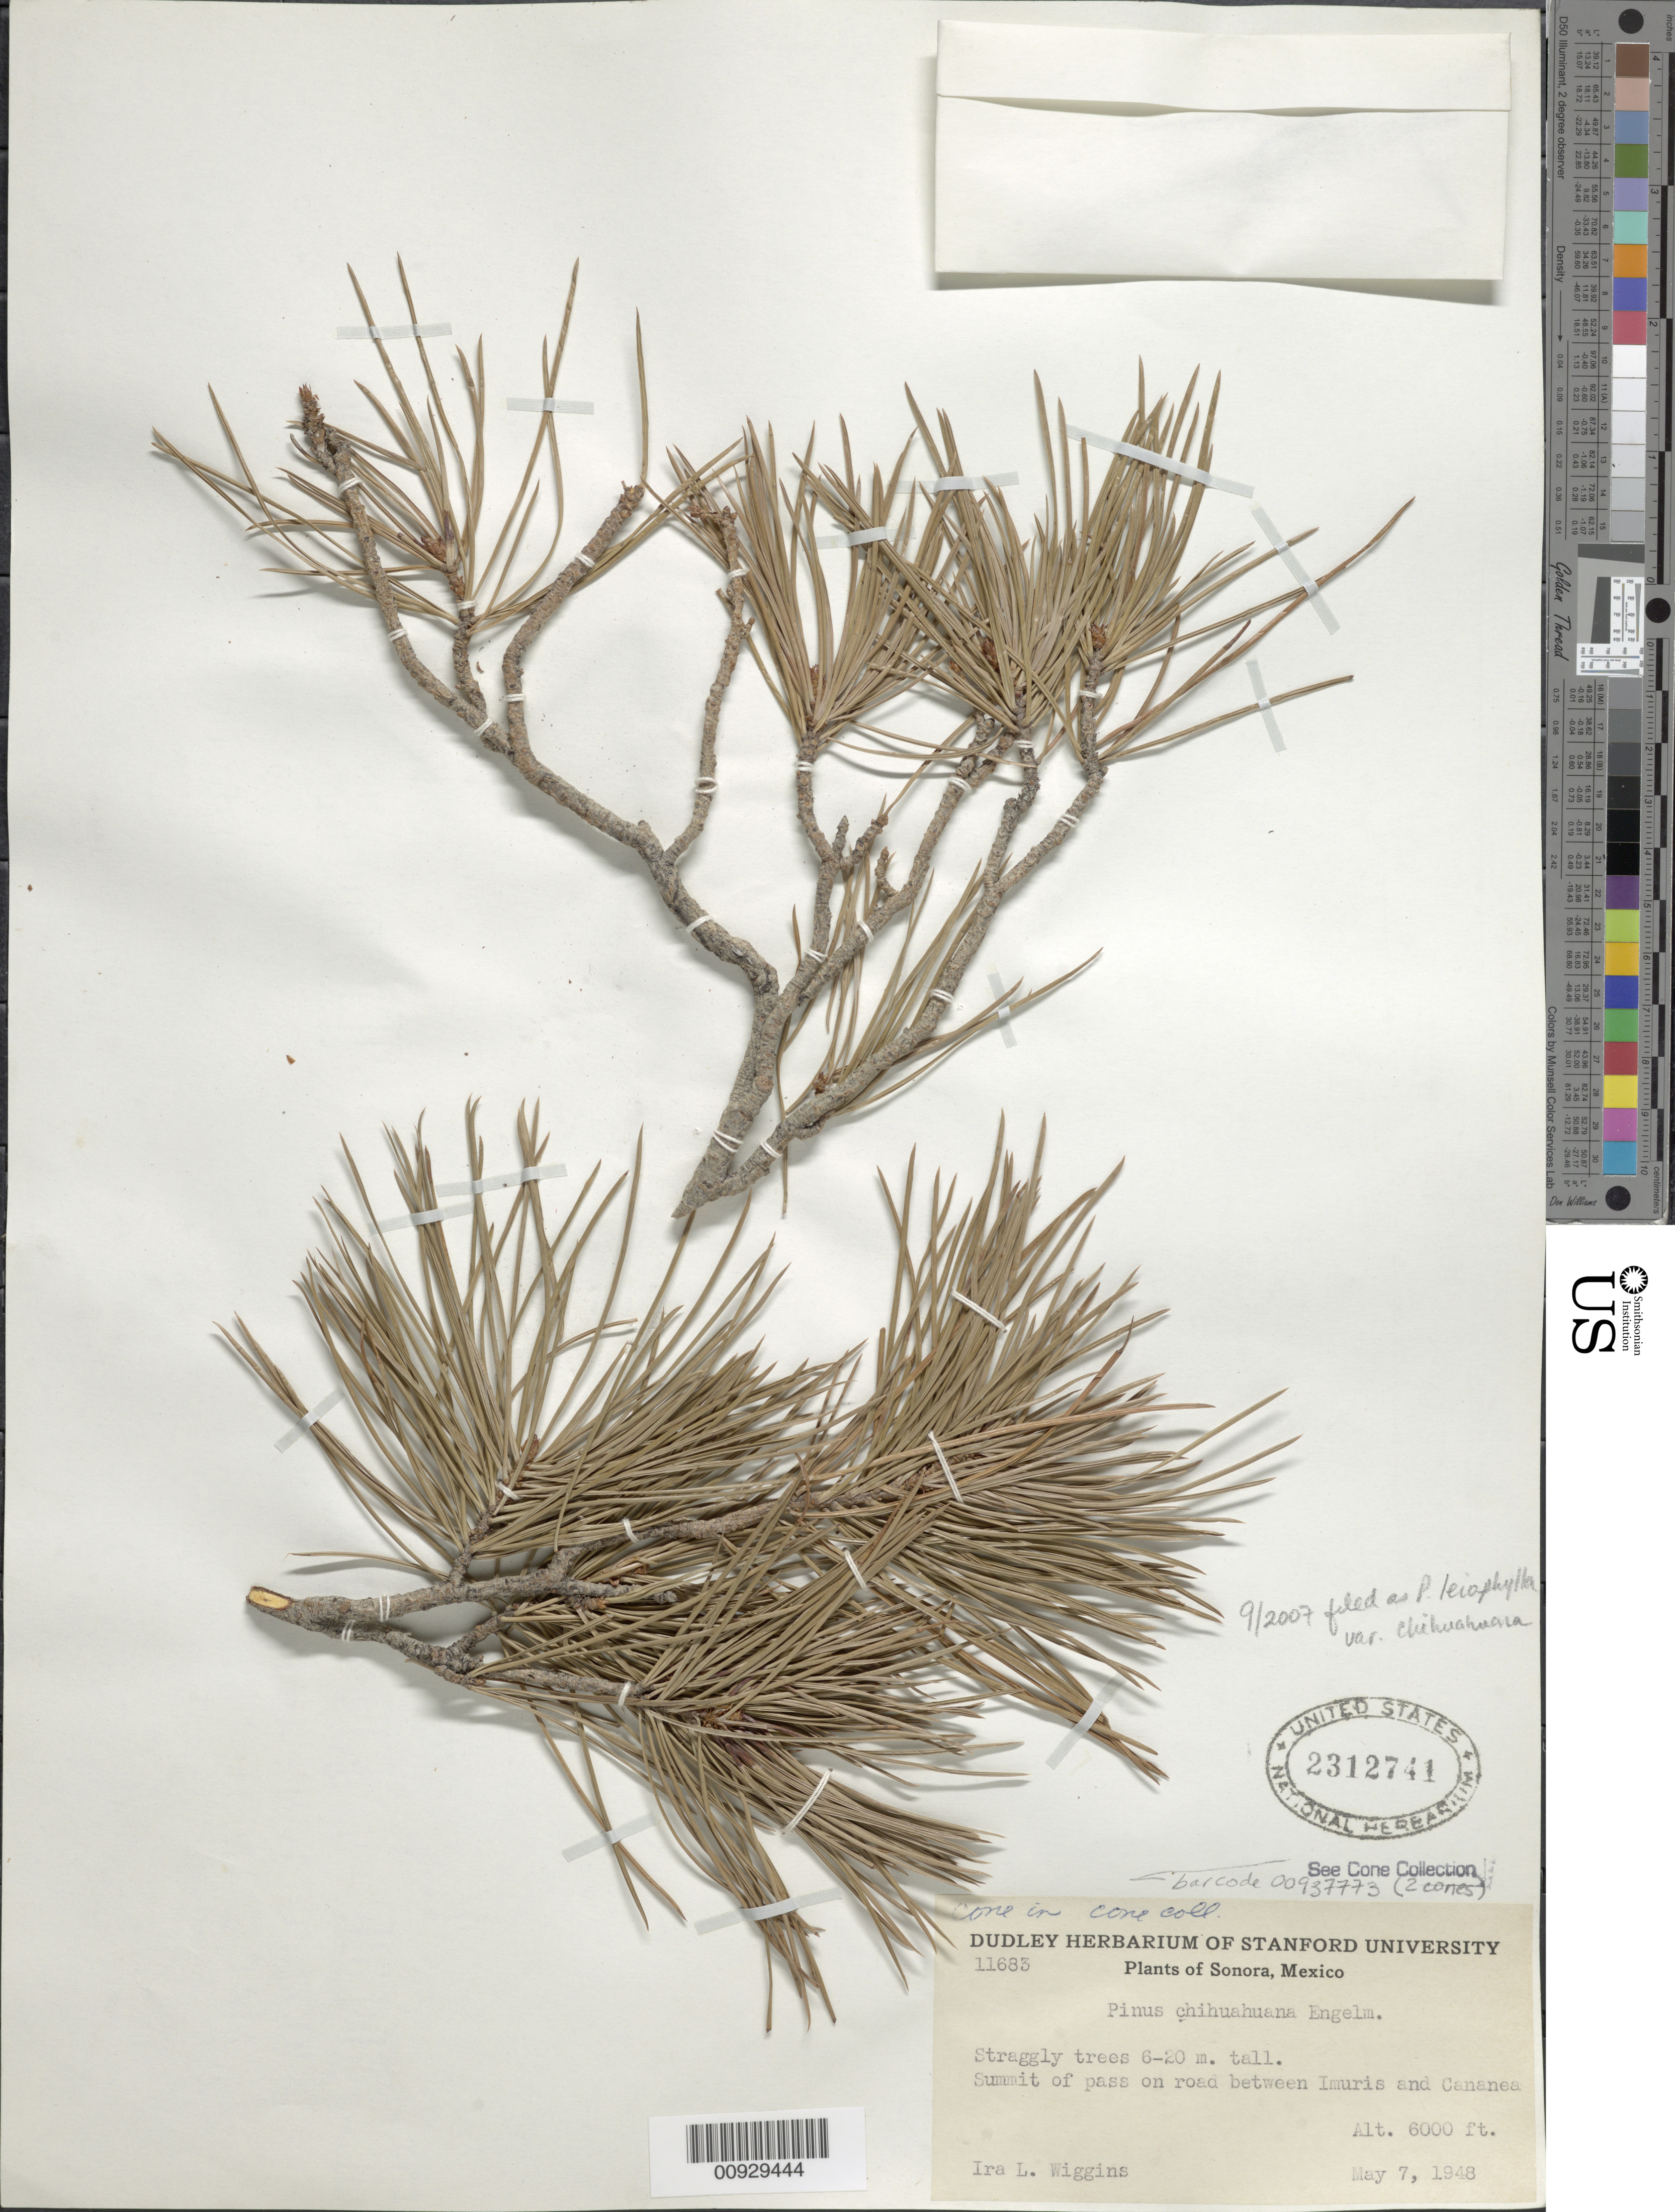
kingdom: Plantae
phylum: Tracheophyta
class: Pinopsida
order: Pinales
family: Pinaceae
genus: Pinus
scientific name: Pinus leiophylla var. chihuahuana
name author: (Engelm.) Shaw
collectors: I. L. Wiggins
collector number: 11683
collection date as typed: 07 May 1948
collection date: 1948-05-07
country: Mexico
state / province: Sonora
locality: Summit of pass on road between Imuris and Cananea.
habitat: Summit of pass.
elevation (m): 1829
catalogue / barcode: US 2312741